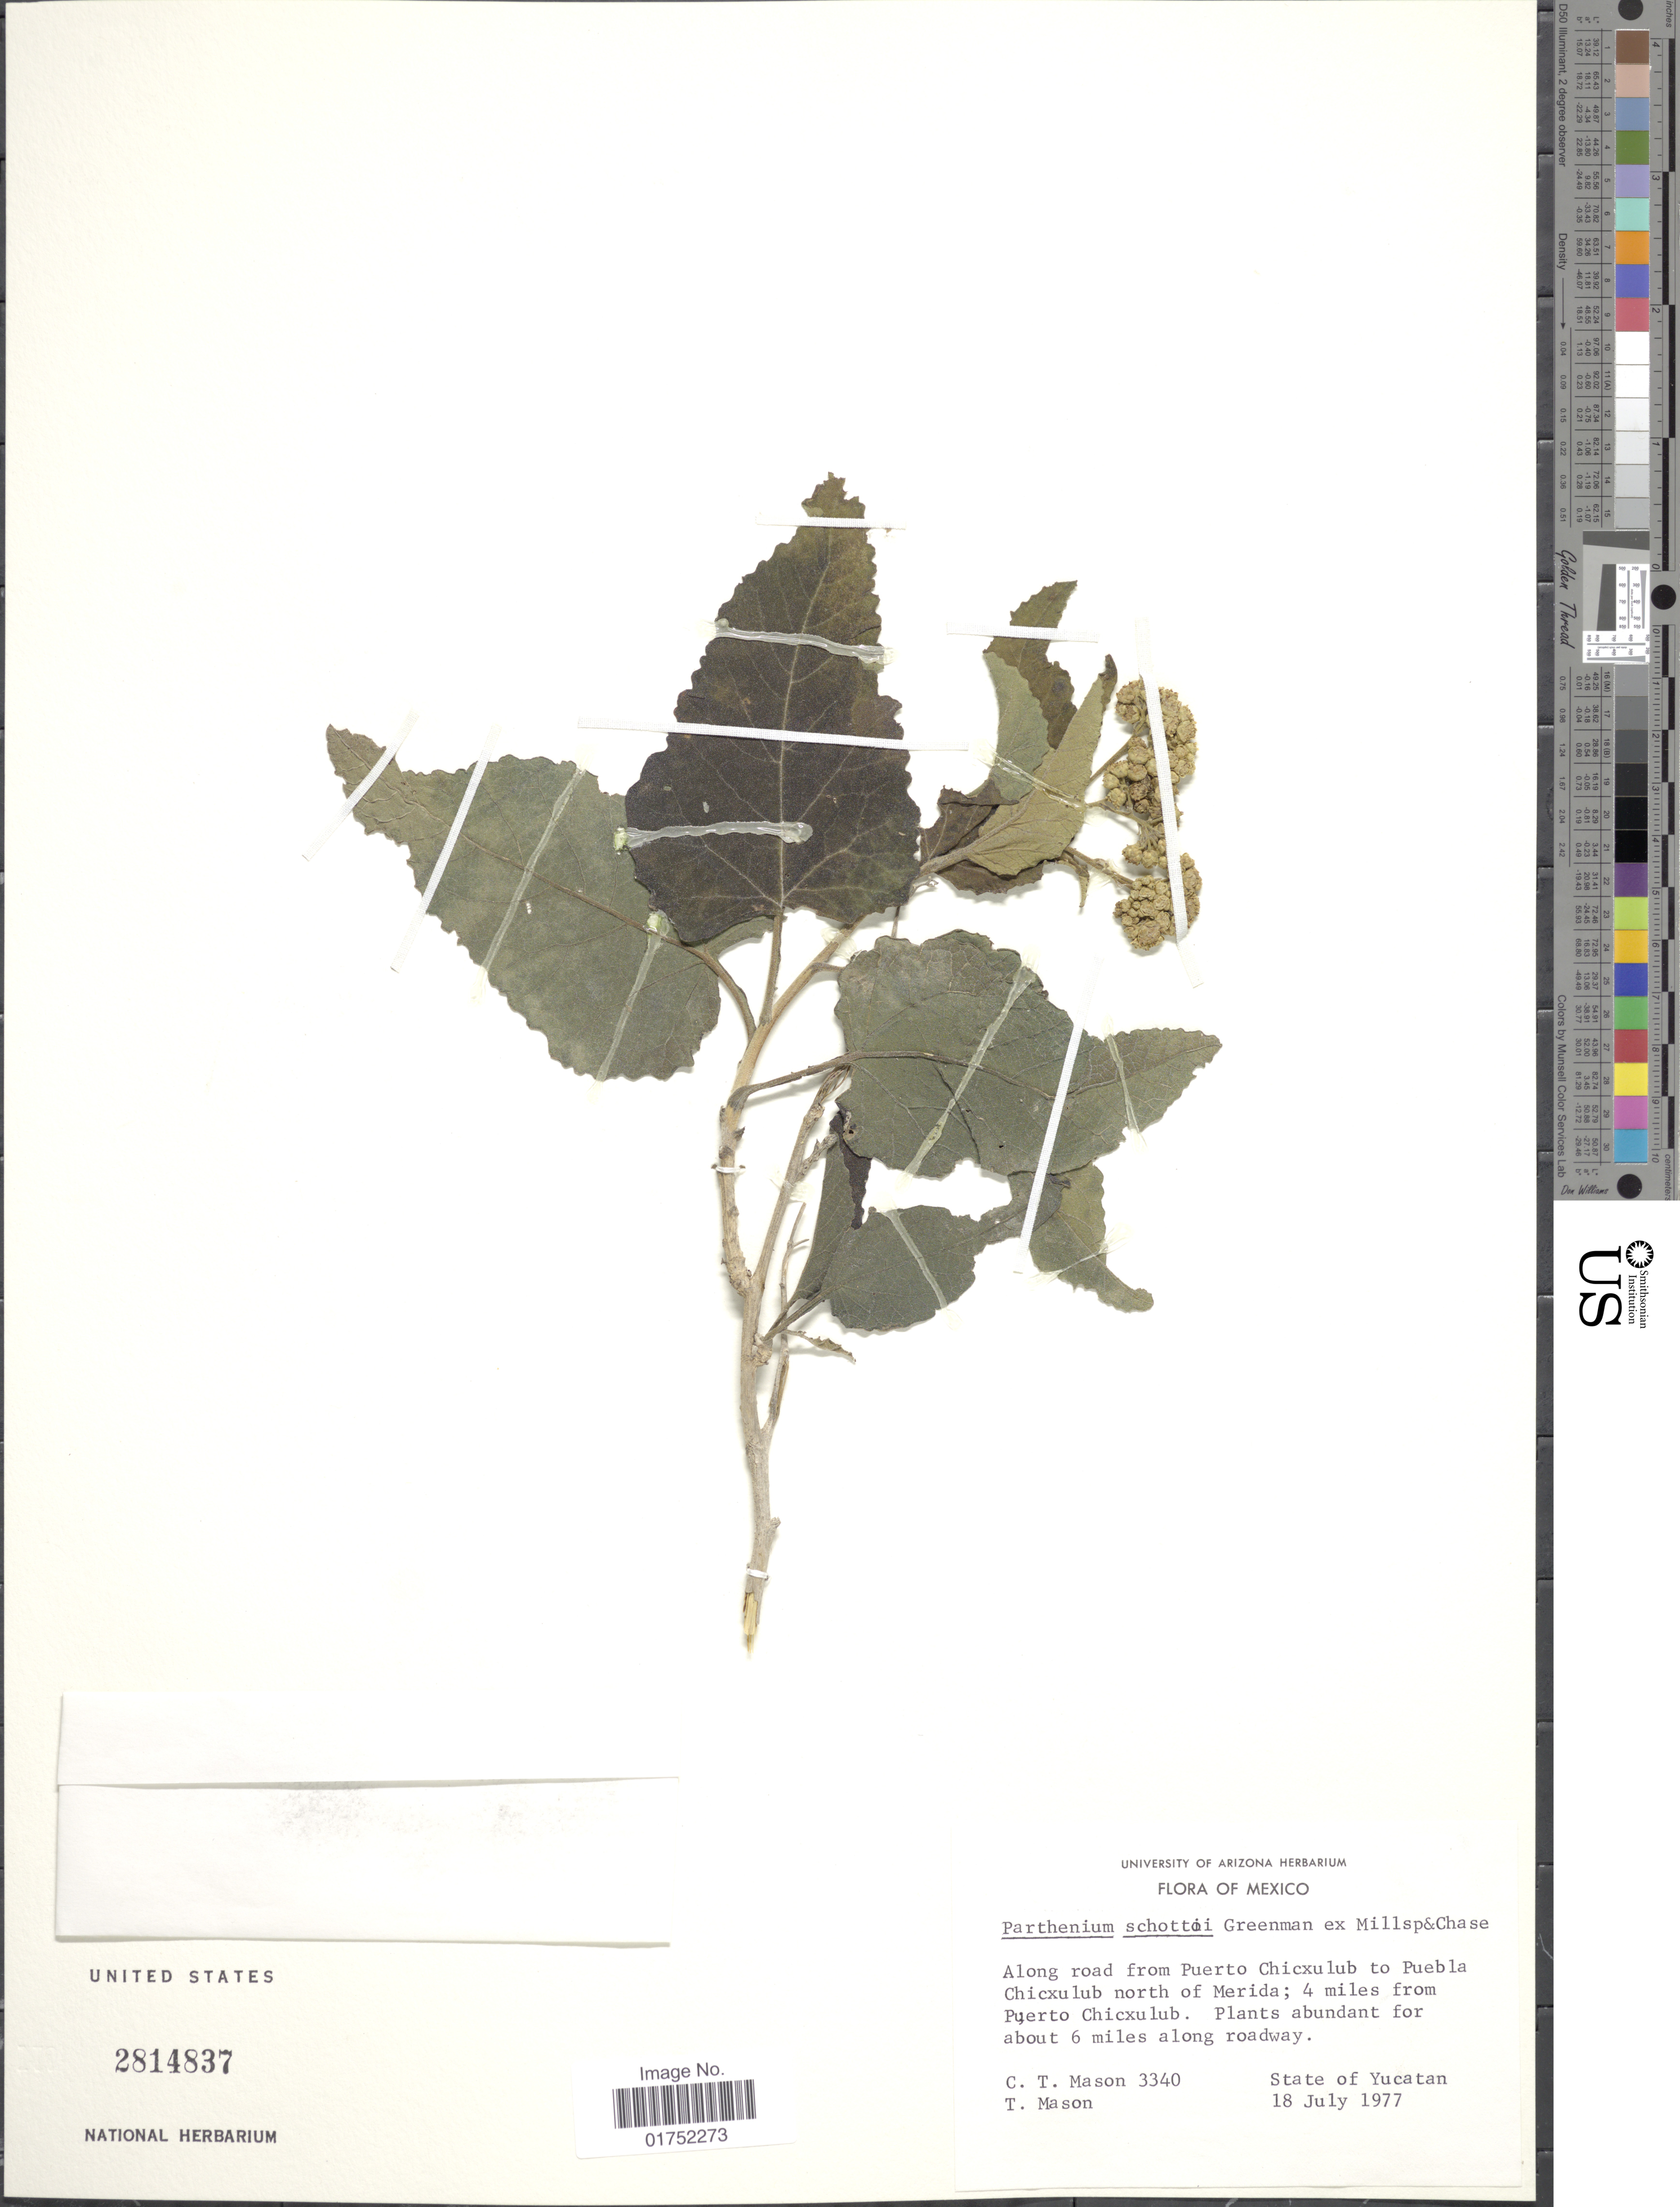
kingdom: Plantae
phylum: Tracheophyta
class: Magnoliopsida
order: Asterales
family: Asteraceae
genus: Parthenium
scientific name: Parthenium schottii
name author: Greenm.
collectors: C. T. Mason & Mason, T.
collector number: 3340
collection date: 1977-07-18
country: Mexico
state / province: Yucatán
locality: Along road from Puerto Chicxulub to Puebla Chicxulub north of Merida, 4 miles from Puerto Chicxulub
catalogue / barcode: US 2814837